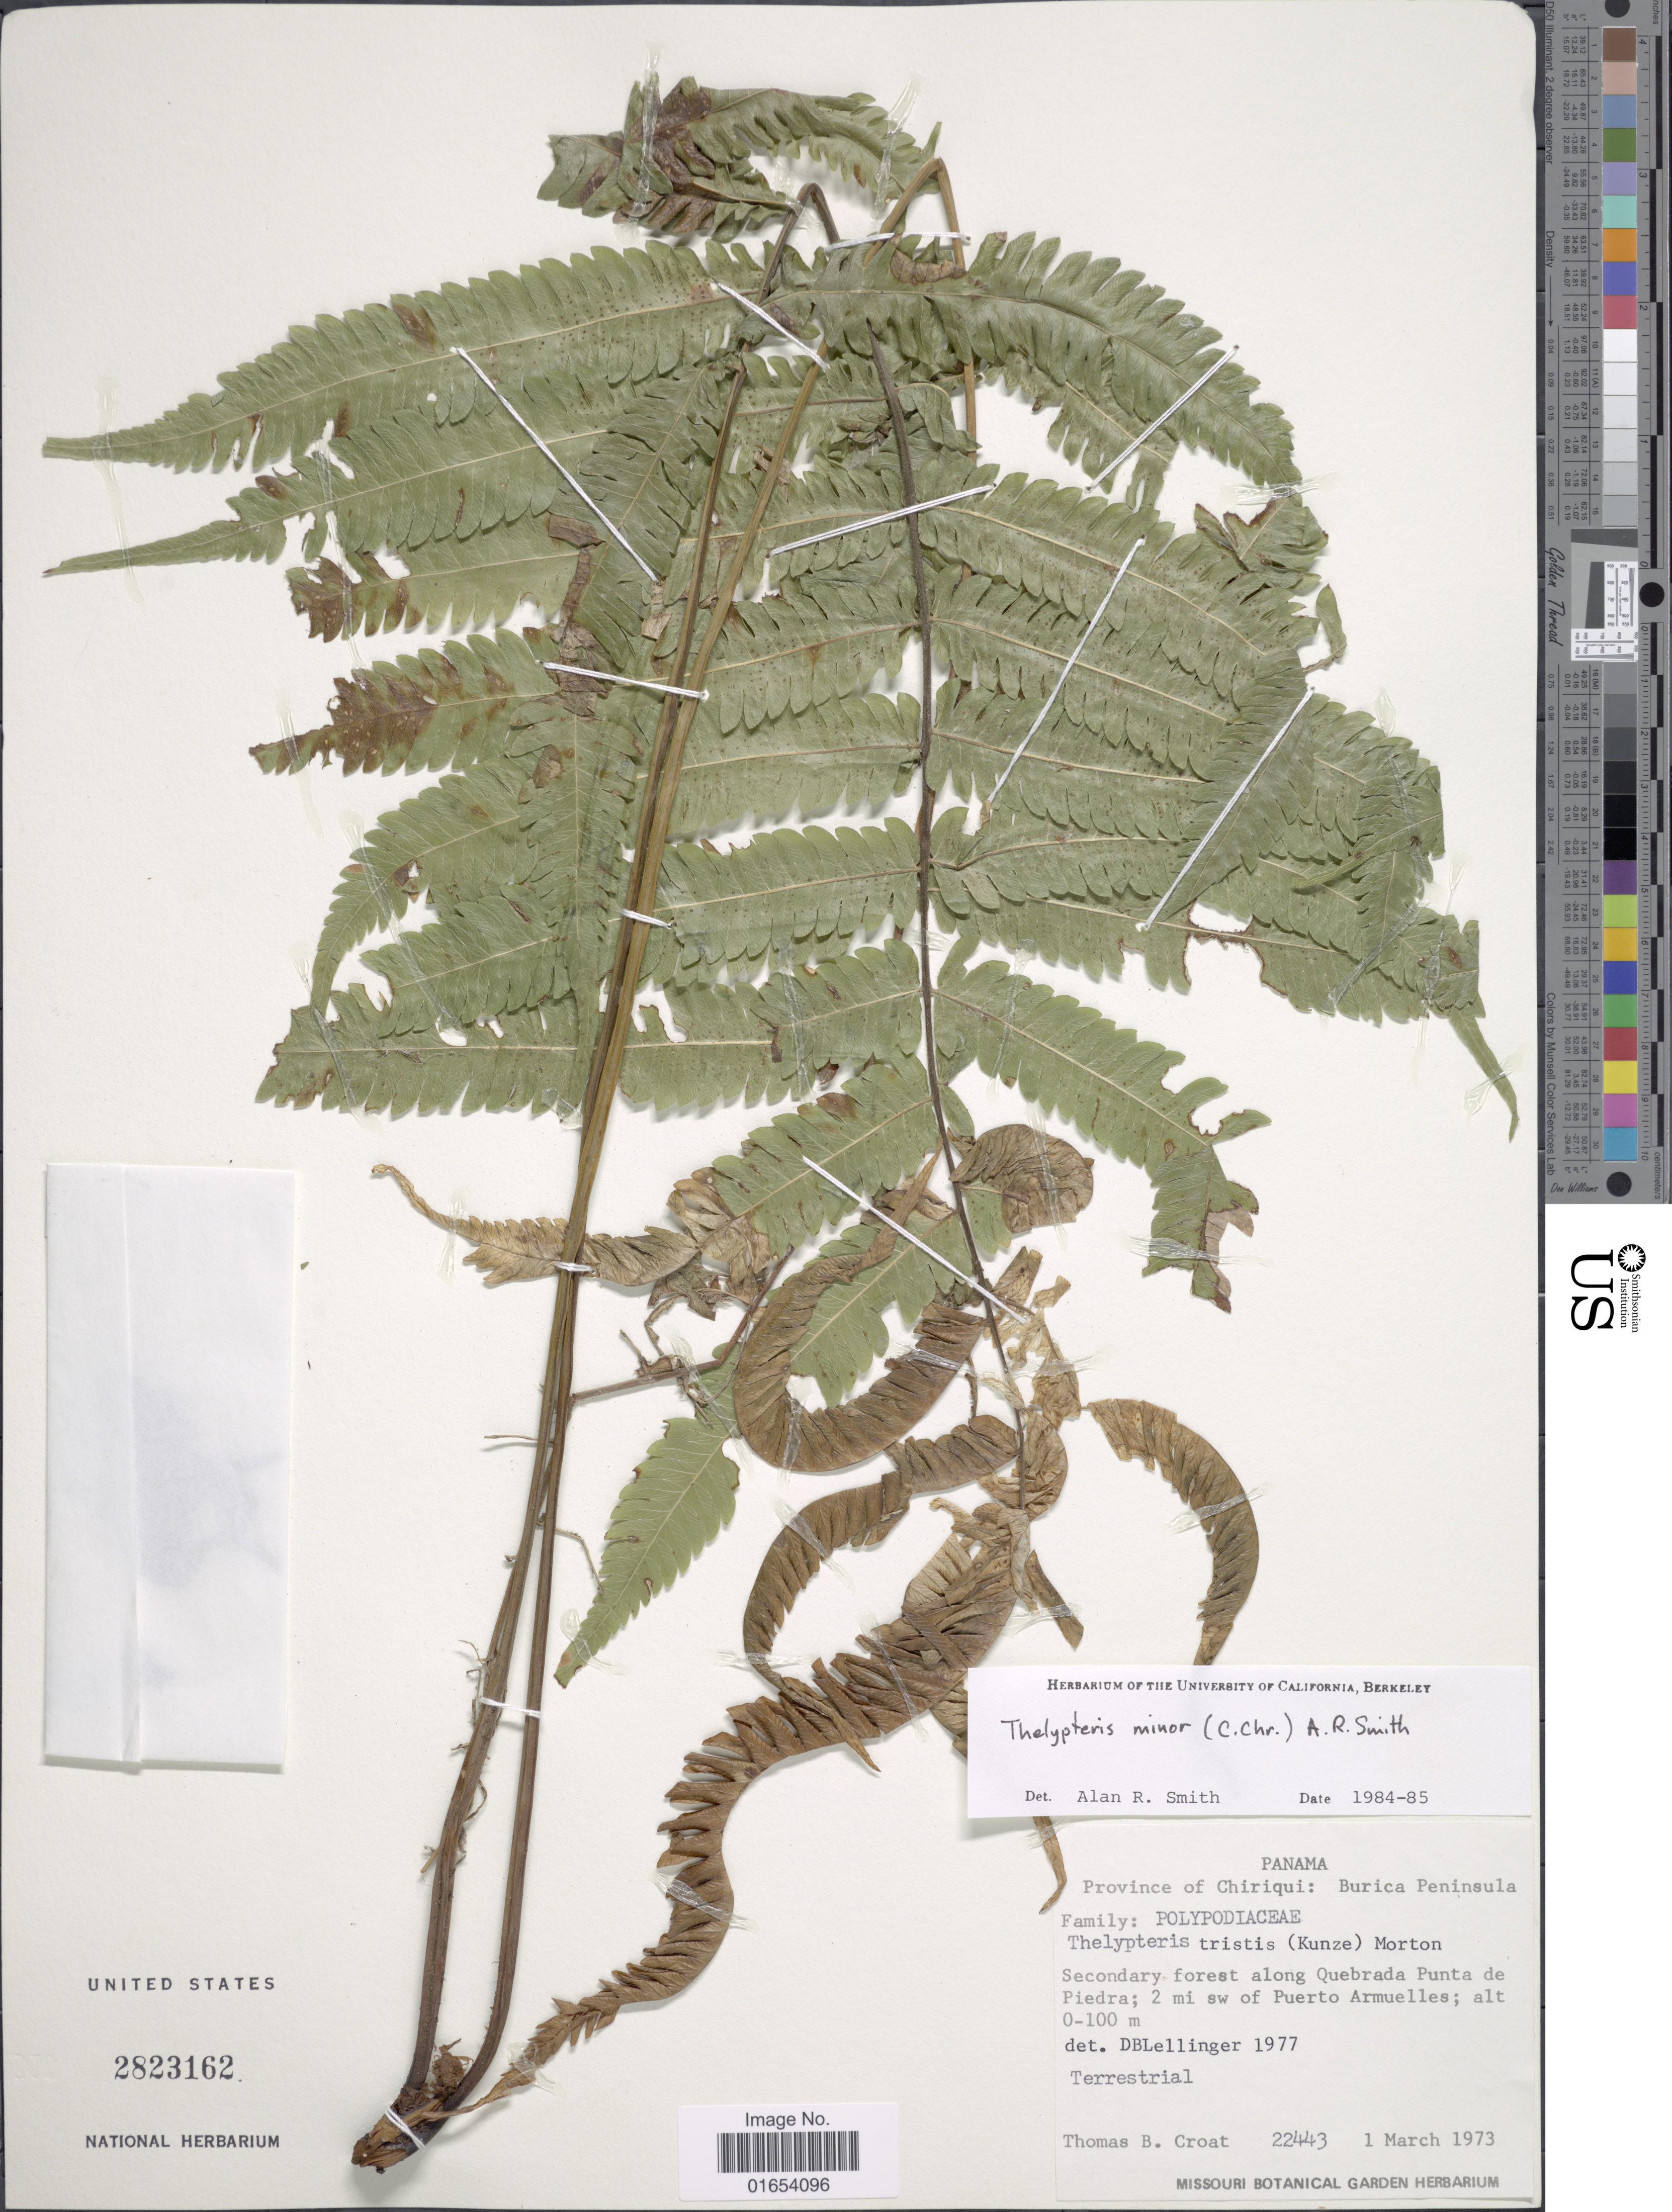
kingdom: Plantae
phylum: Tracheophyta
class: Polypodiopsida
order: Polypodiales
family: Thelypteridaceae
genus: Goniopteris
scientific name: Goniopteris minor (C. Chr.) comb. nov., ined 2015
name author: (C. Chr.)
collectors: T. B. Croat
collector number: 22443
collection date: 1973-03-01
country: Panama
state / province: Chiriqui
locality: Panama, Province of Chiriqui: Burica Peninsula, secondary forest along Quebrada Punta de Piedra; 2 mi sw of Puerto Armuelles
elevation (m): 0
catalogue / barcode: US 2823162